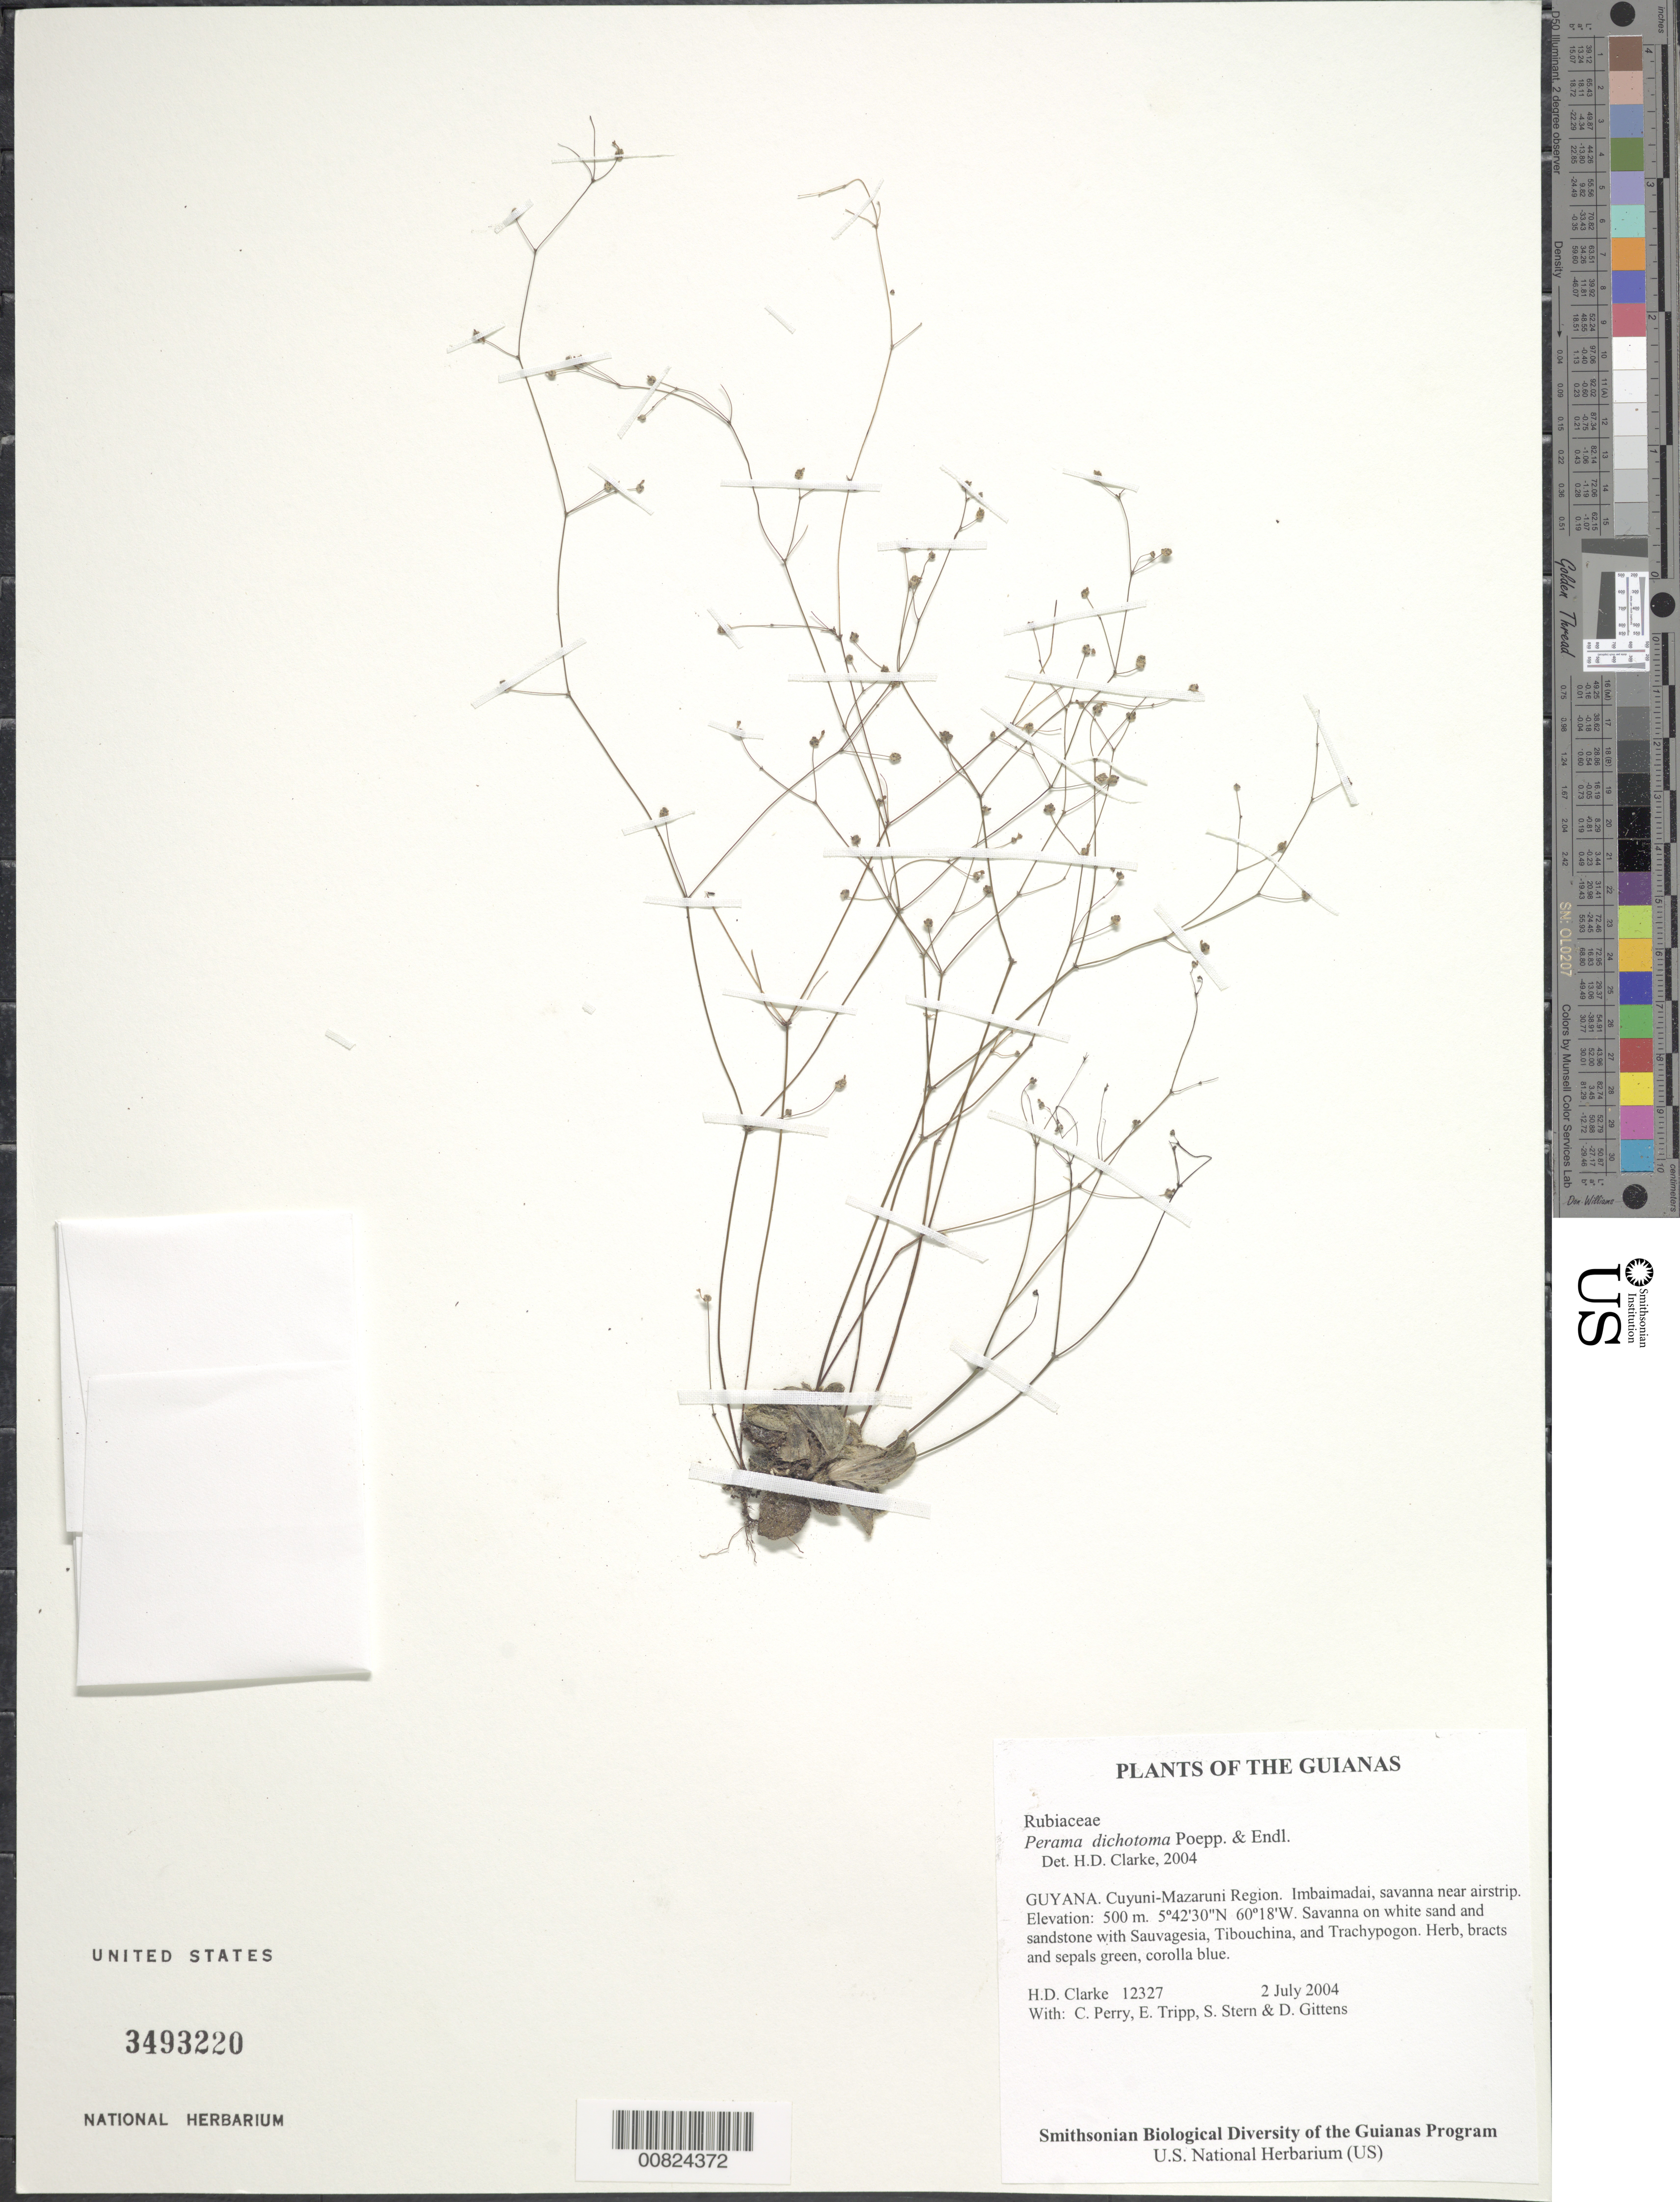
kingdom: Plantae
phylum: Tracheophyta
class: Magnoliopsida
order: Gentianales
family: Rubiaceae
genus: Perama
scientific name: Perama dichotoma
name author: Poepp.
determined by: Clarke, H. D., University of North Carolina (Asheville)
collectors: H. D. Clarke, C. Perry, E. Tripp, S. R. Stern & D. Gittens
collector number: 12327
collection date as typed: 2 July 2004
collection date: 2004-07-02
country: Guyana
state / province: Cuyuni-Mazaruni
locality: Imbaimadai, savanna near airstrip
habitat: Savanna on white sand and sandstone with Sauvagesia, Tibouchina, and Trachypogon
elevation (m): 500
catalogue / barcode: US 3493220